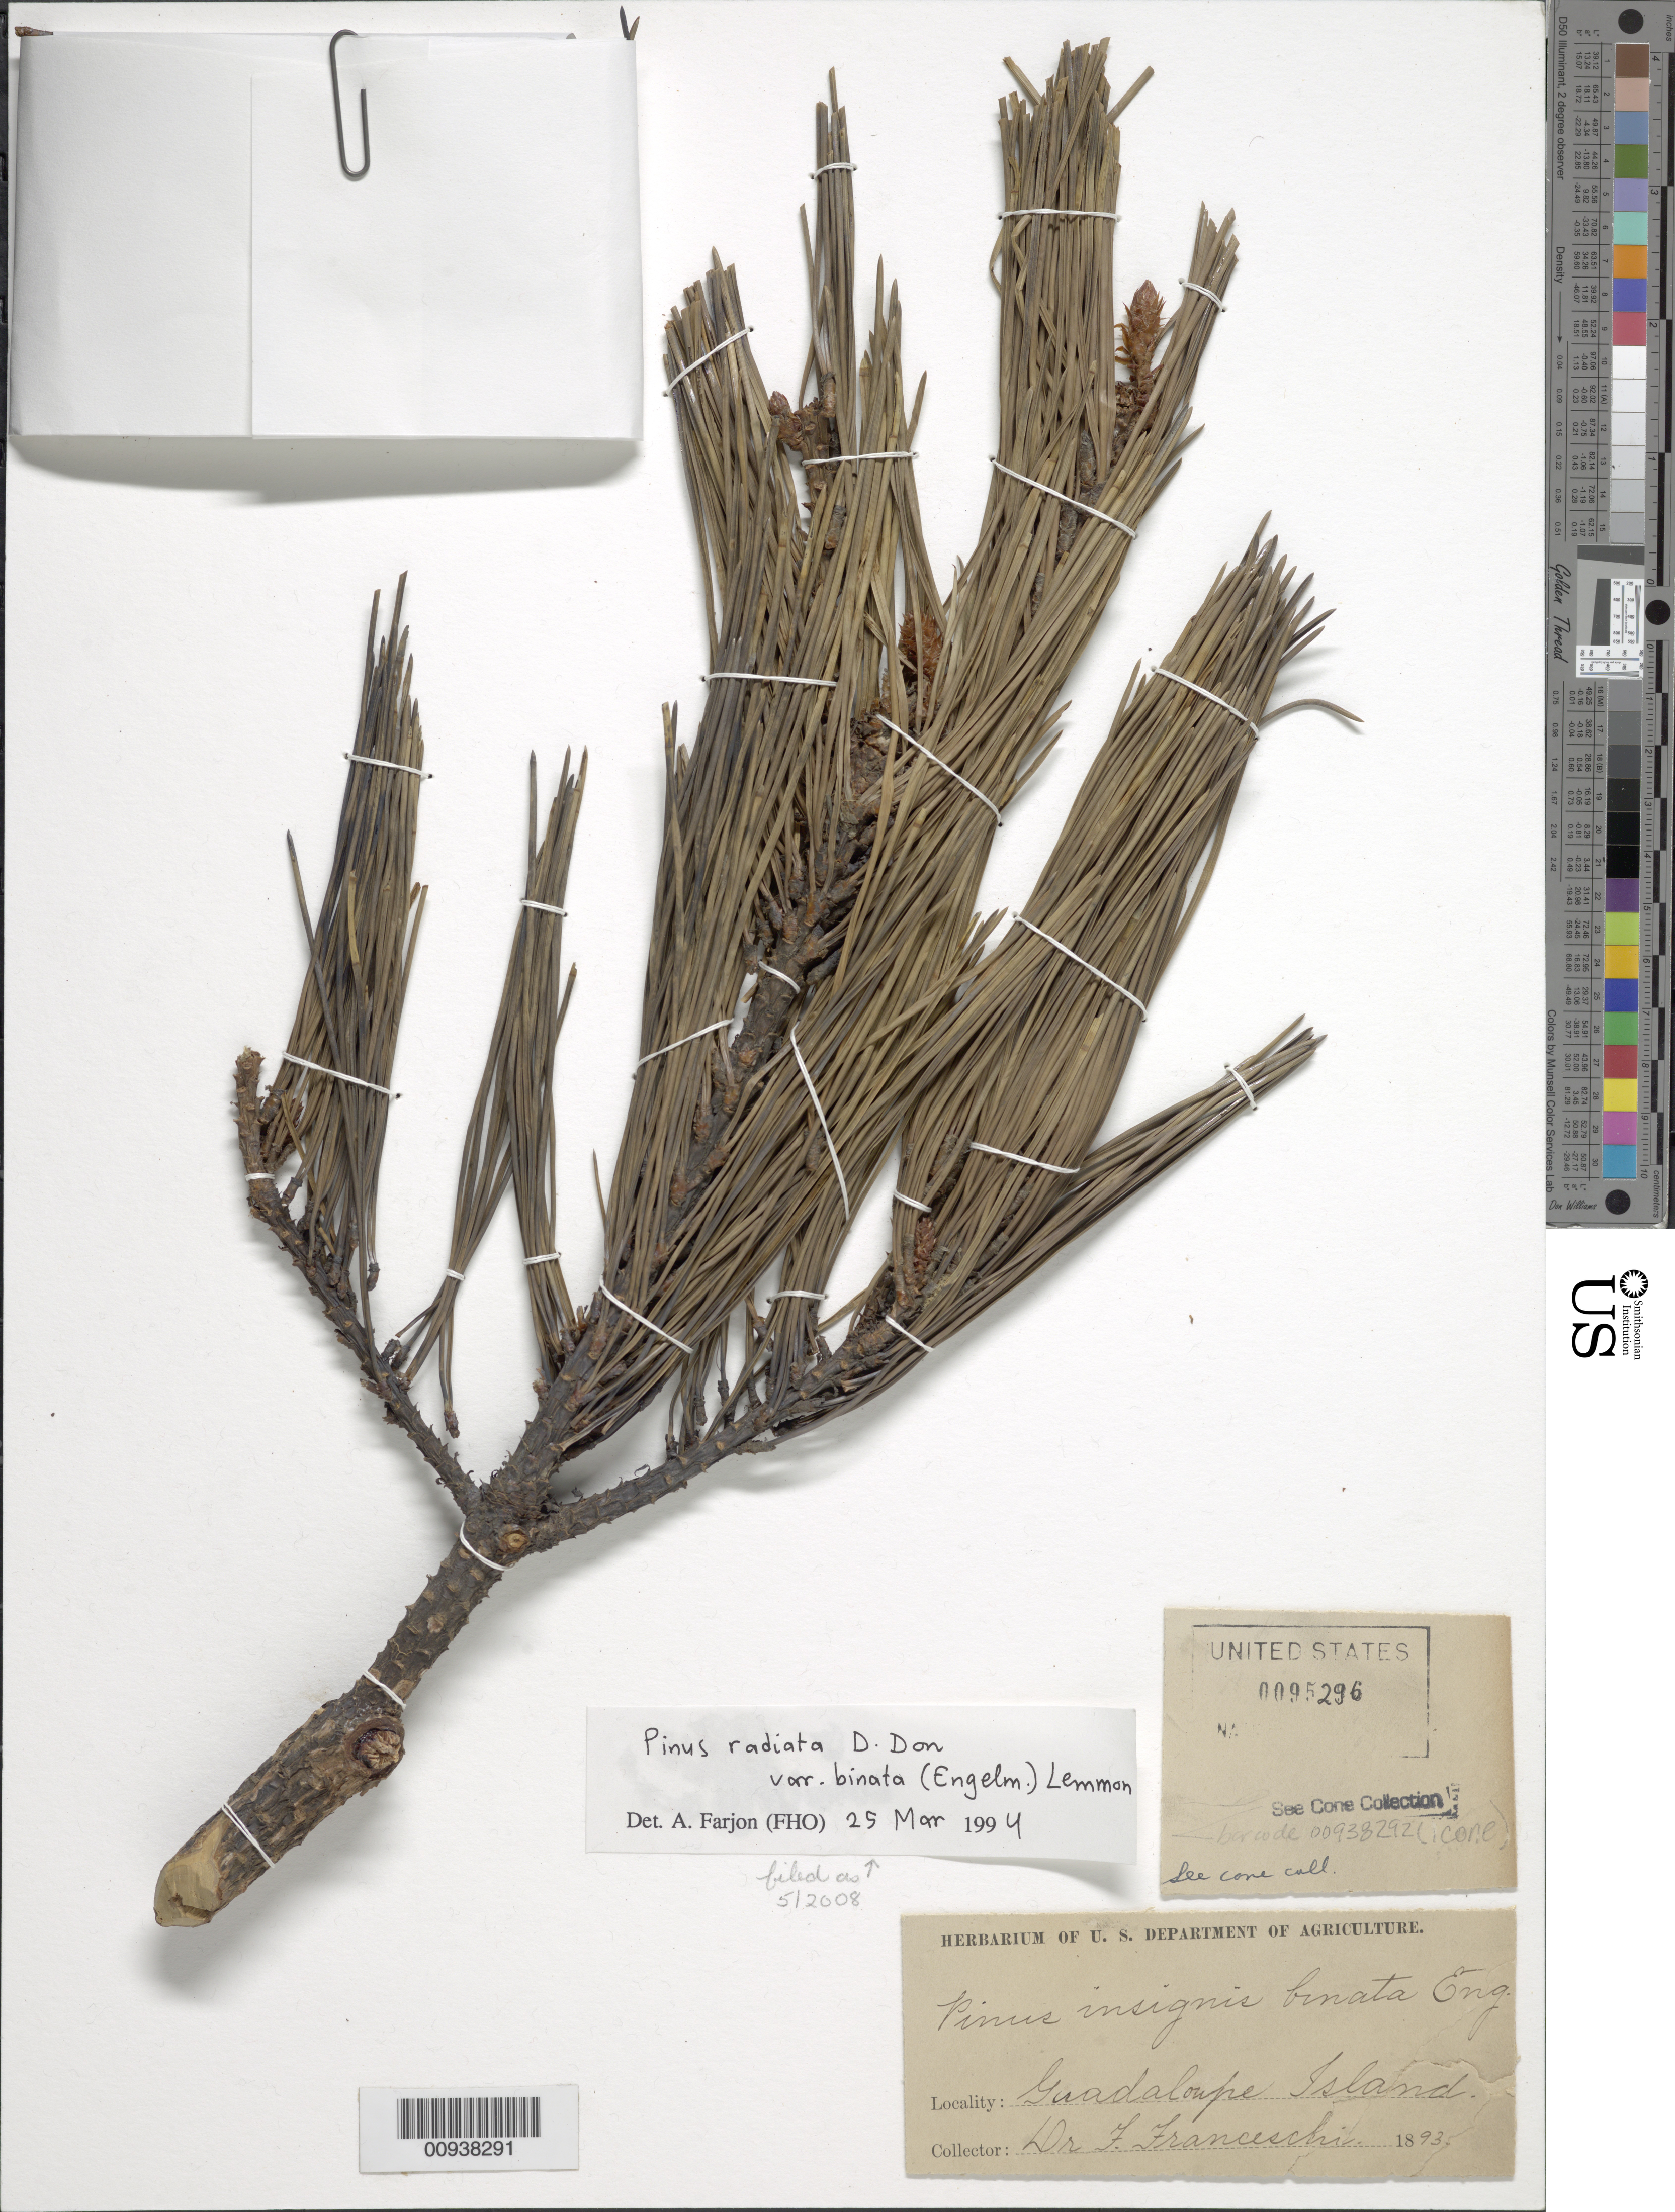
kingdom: Plantae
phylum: Tracheophyta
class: Pinopsida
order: Pinales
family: Pinaceae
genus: Pinus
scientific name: Pinus radiata var. binata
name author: (Engelm.) Lemmon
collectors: F. Franceschi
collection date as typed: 1893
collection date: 1893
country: Mexico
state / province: Baja California Norte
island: Guadalupe I.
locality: Guadalupe Island.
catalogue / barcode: US 95296